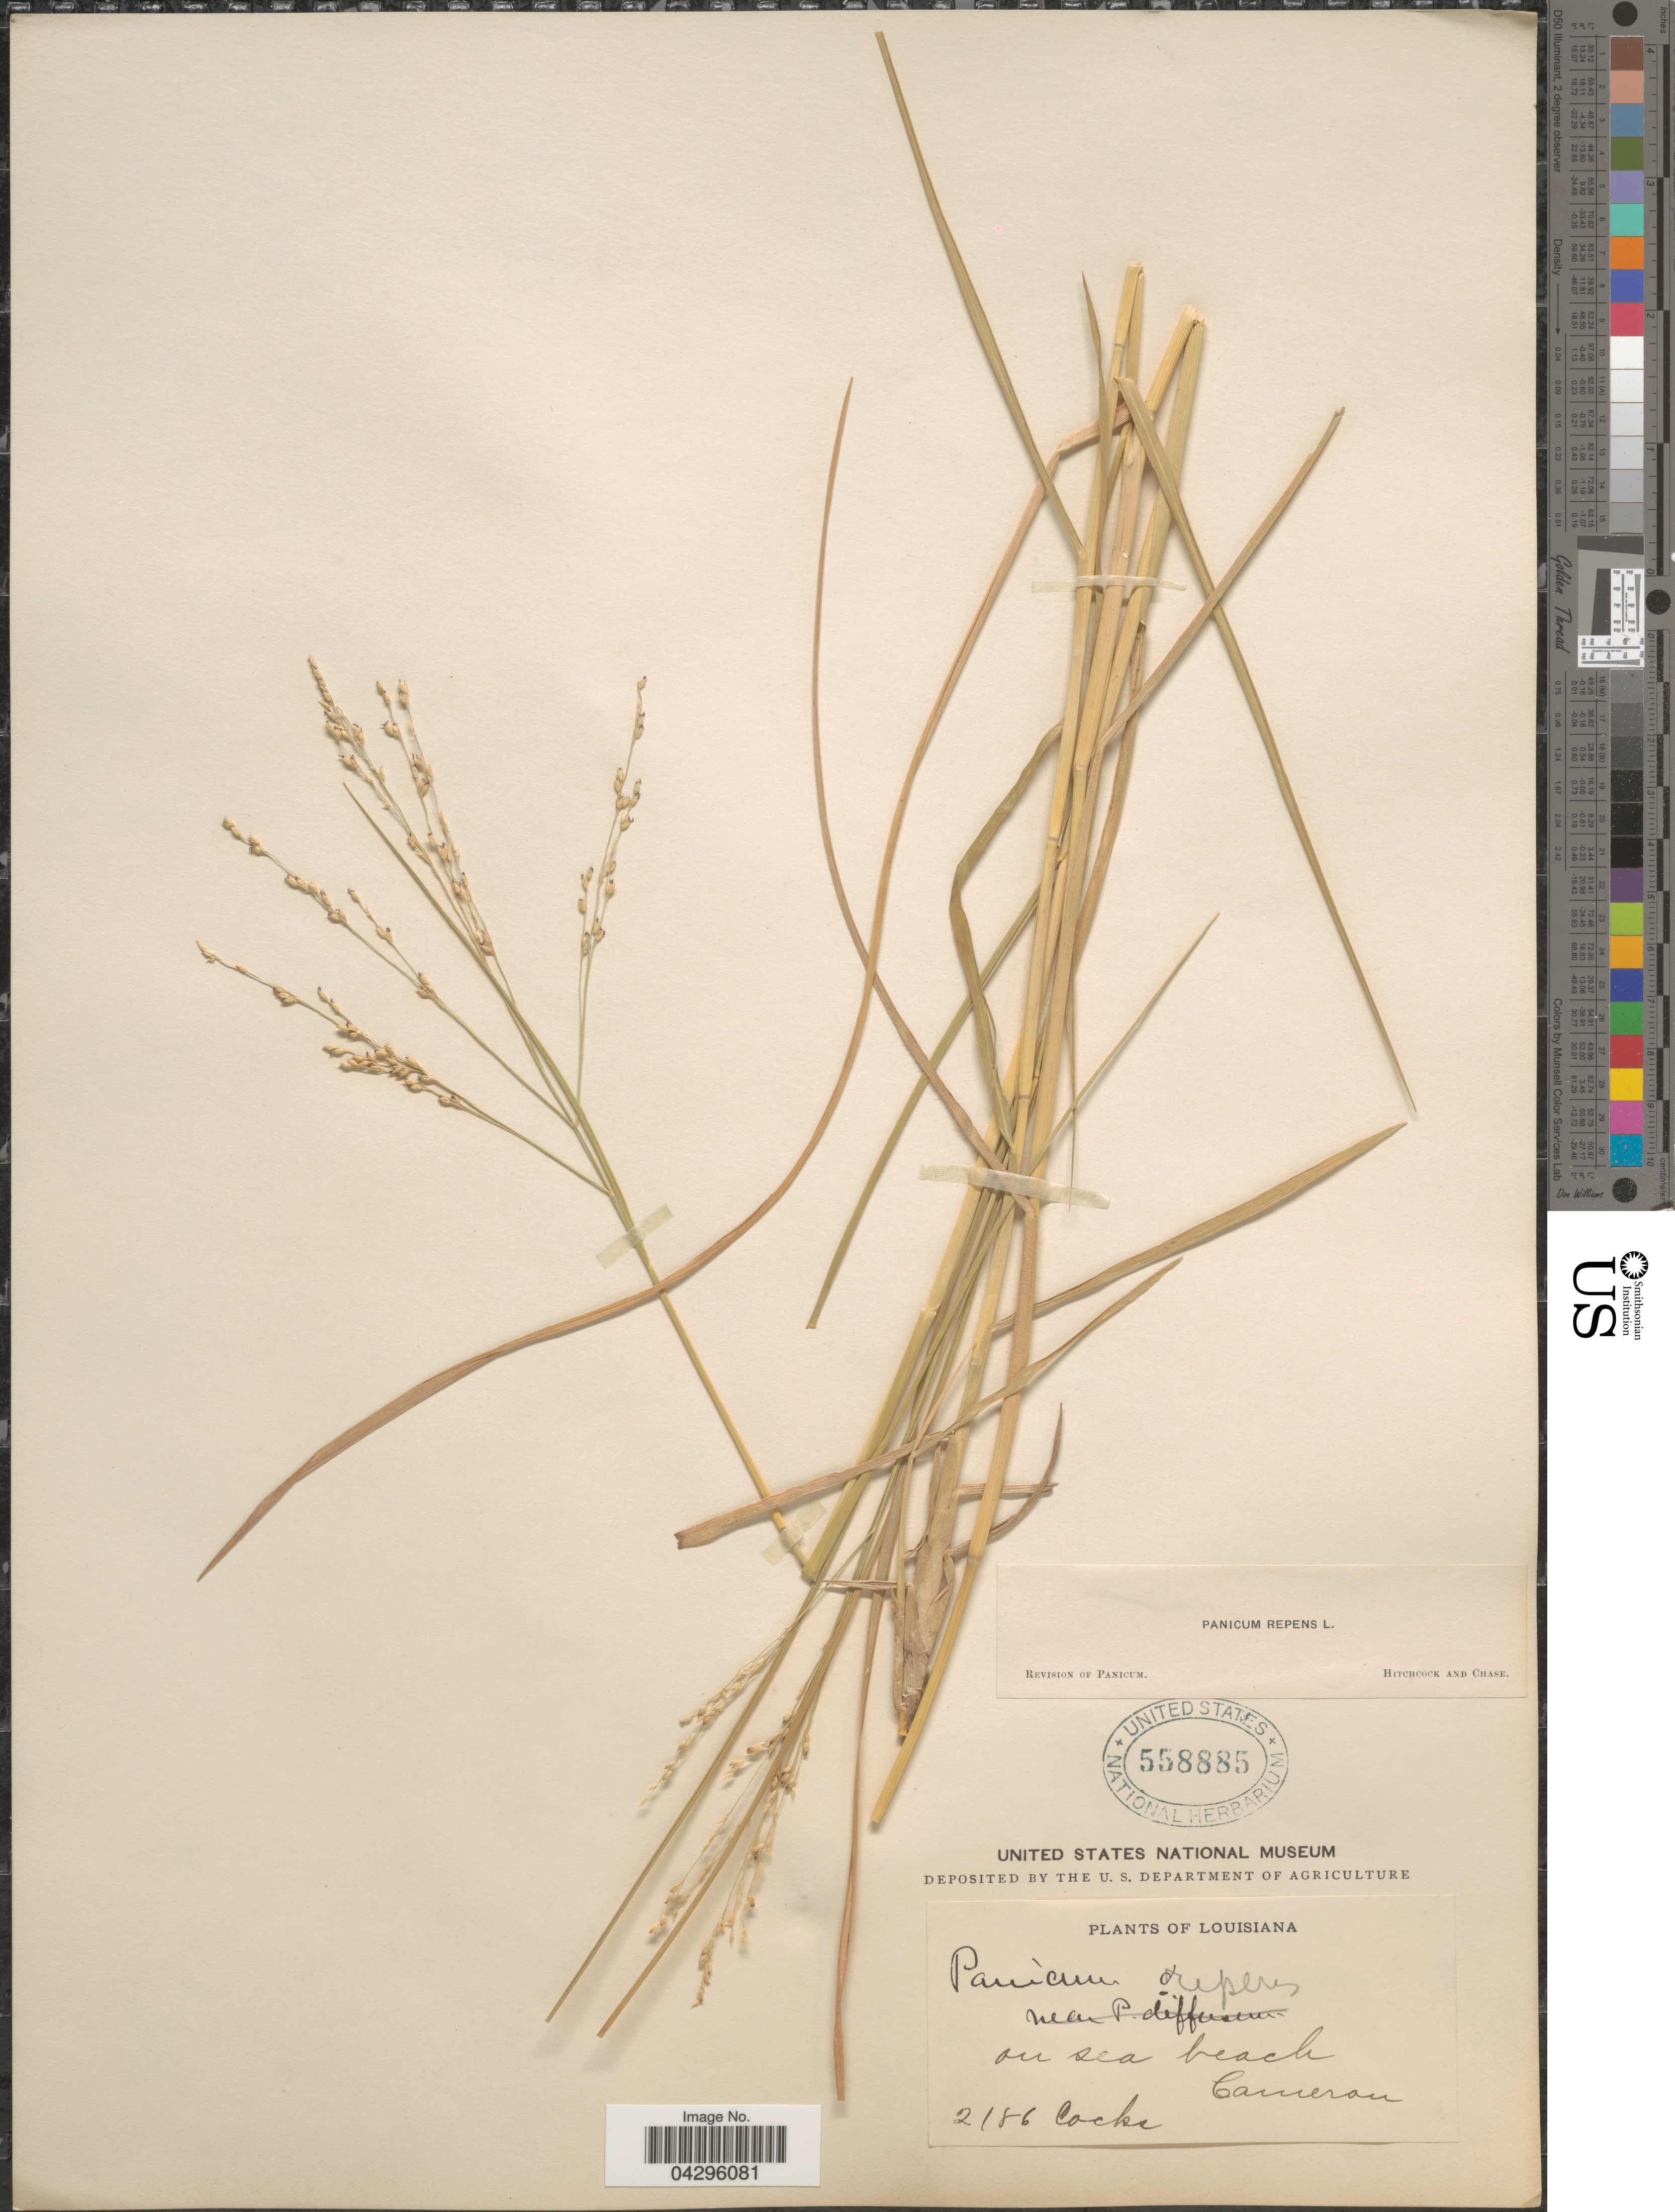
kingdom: Plantae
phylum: Tracheophyta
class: Liliopsida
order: Poales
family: Poaceae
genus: Panicum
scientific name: Panicum repens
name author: L.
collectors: Cocks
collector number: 2186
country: United States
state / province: Louisiana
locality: On sea beach Cameron.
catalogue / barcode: US 558885